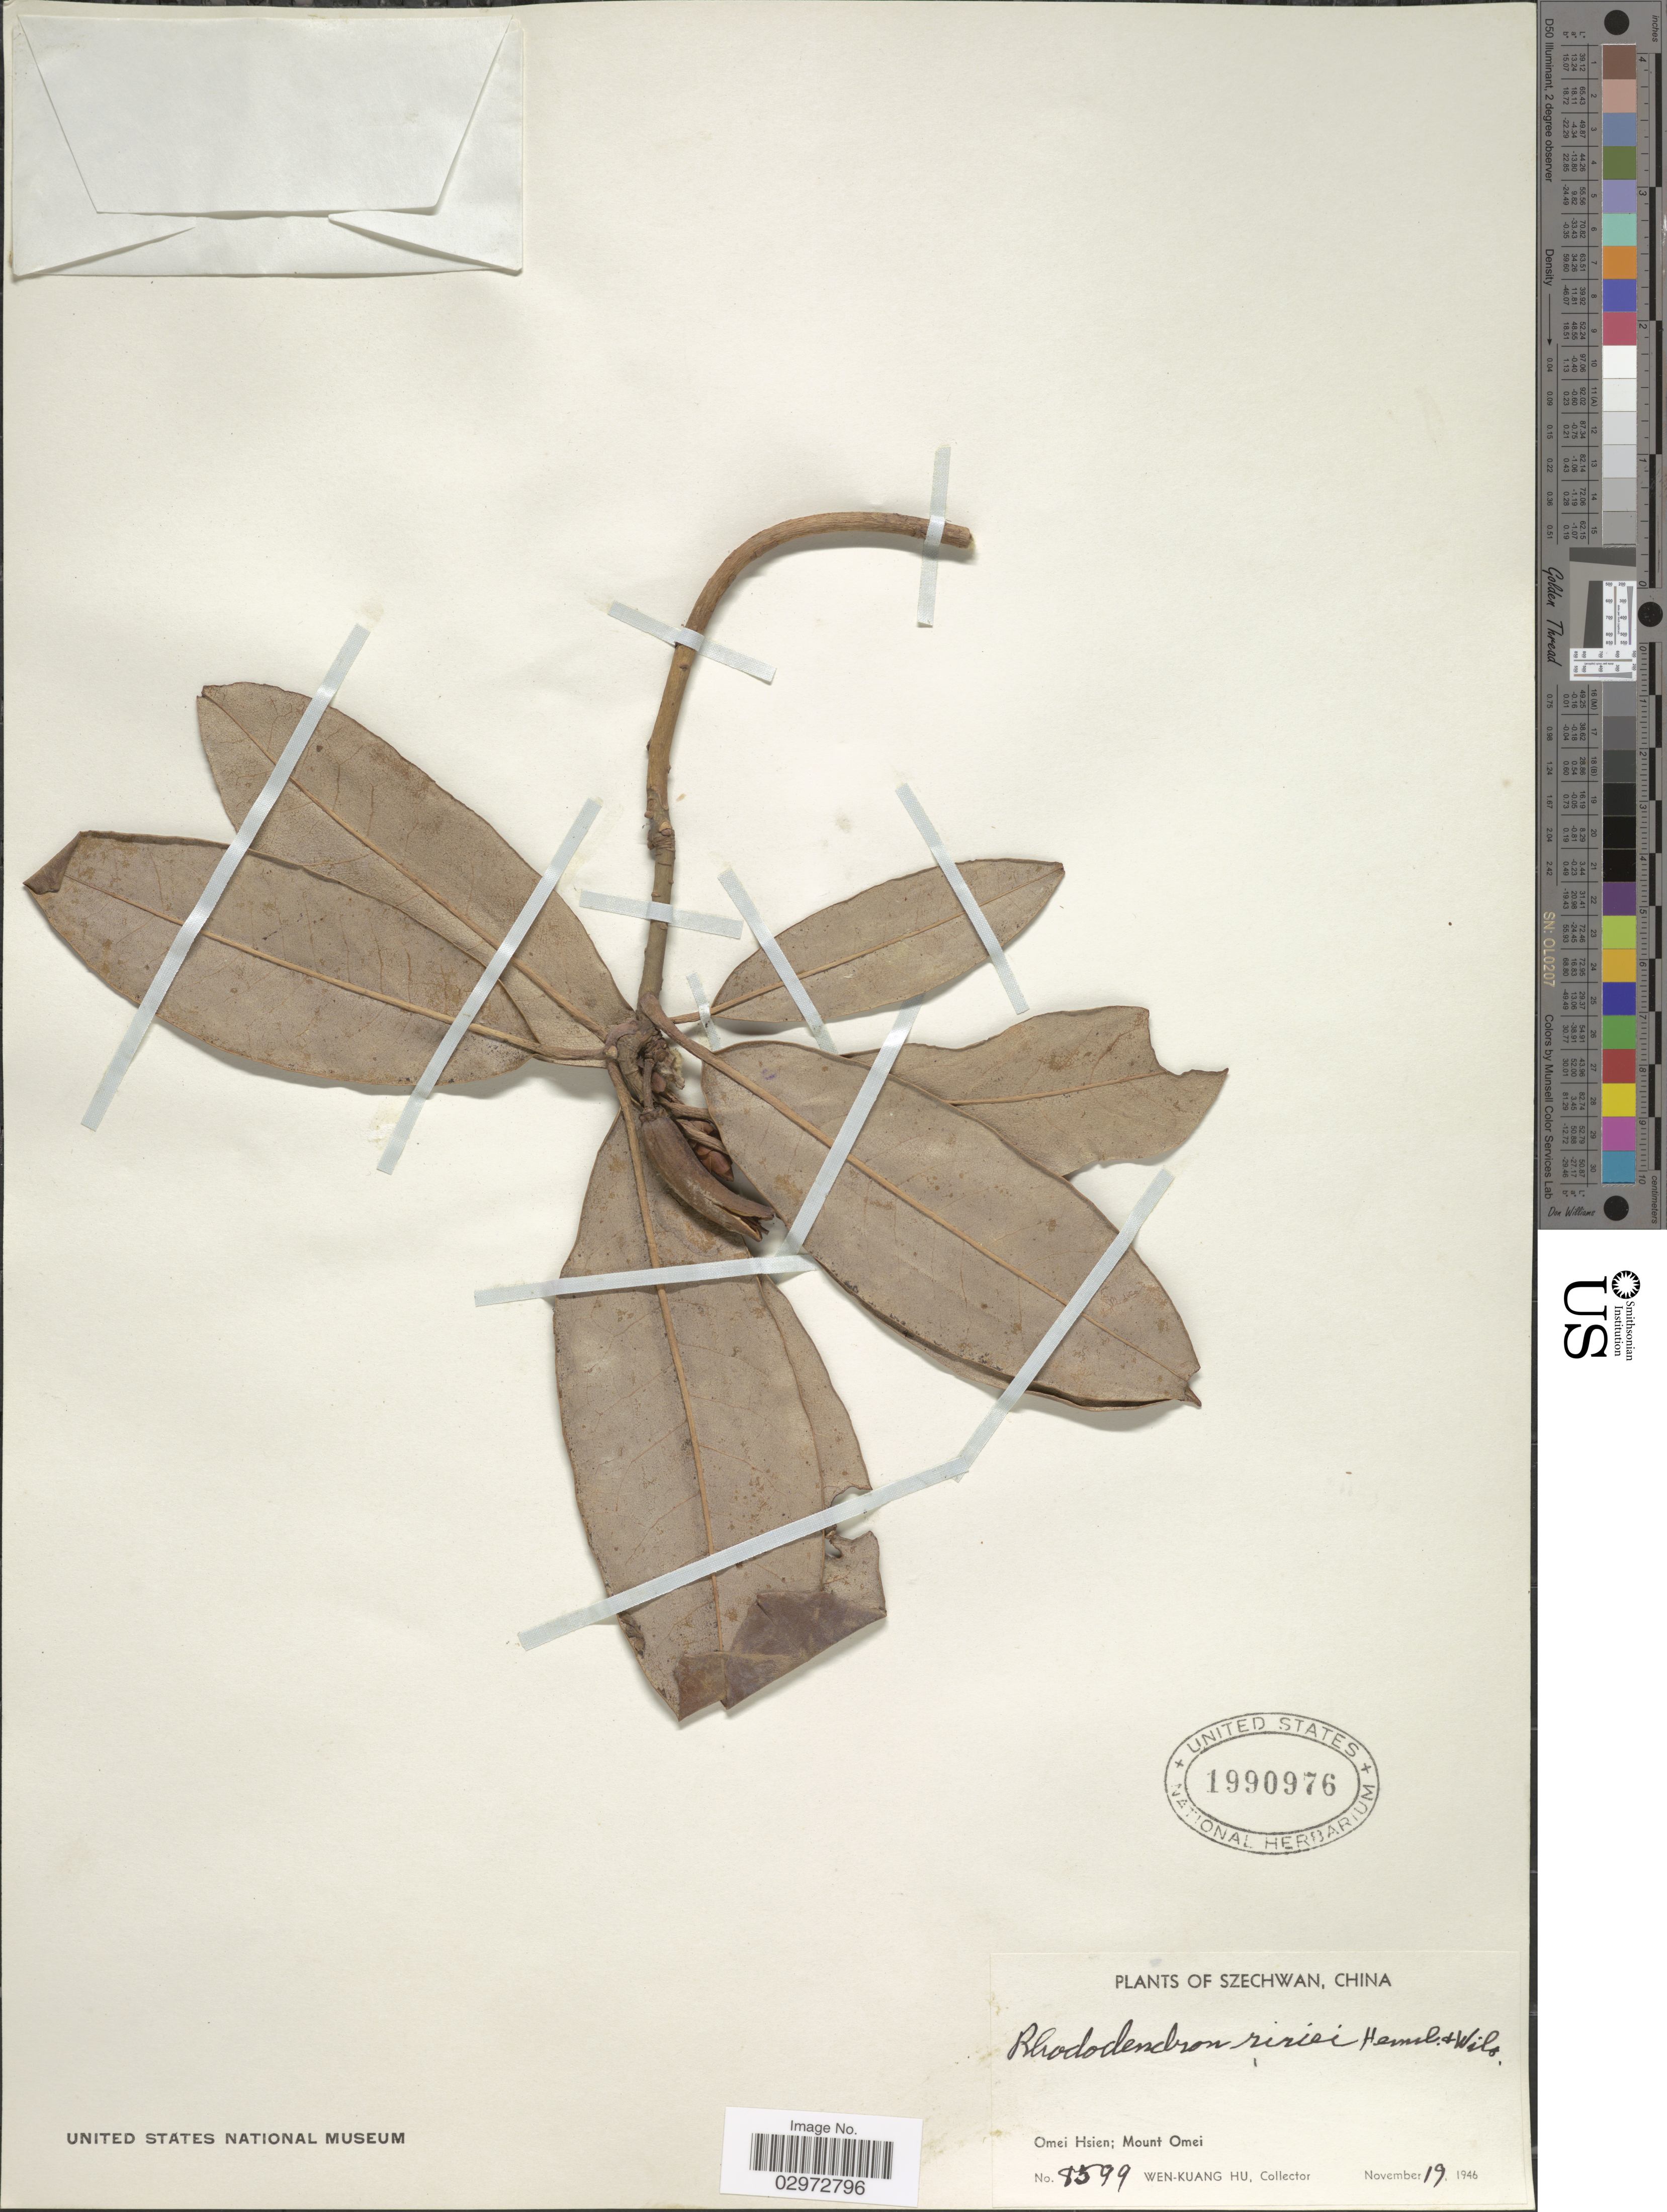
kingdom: Plantae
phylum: Tracheophyta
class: Magnoliopsida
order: Ericales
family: Ericaceae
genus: Rhododendron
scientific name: Rhododendron ririei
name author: Hemsl. & E.H. Wilson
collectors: W. K. Hu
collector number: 8599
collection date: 1946-11-19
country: China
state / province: Sichuan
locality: Szechwan. Omei Hsien; Mount Omei.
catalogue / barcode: US 1990976